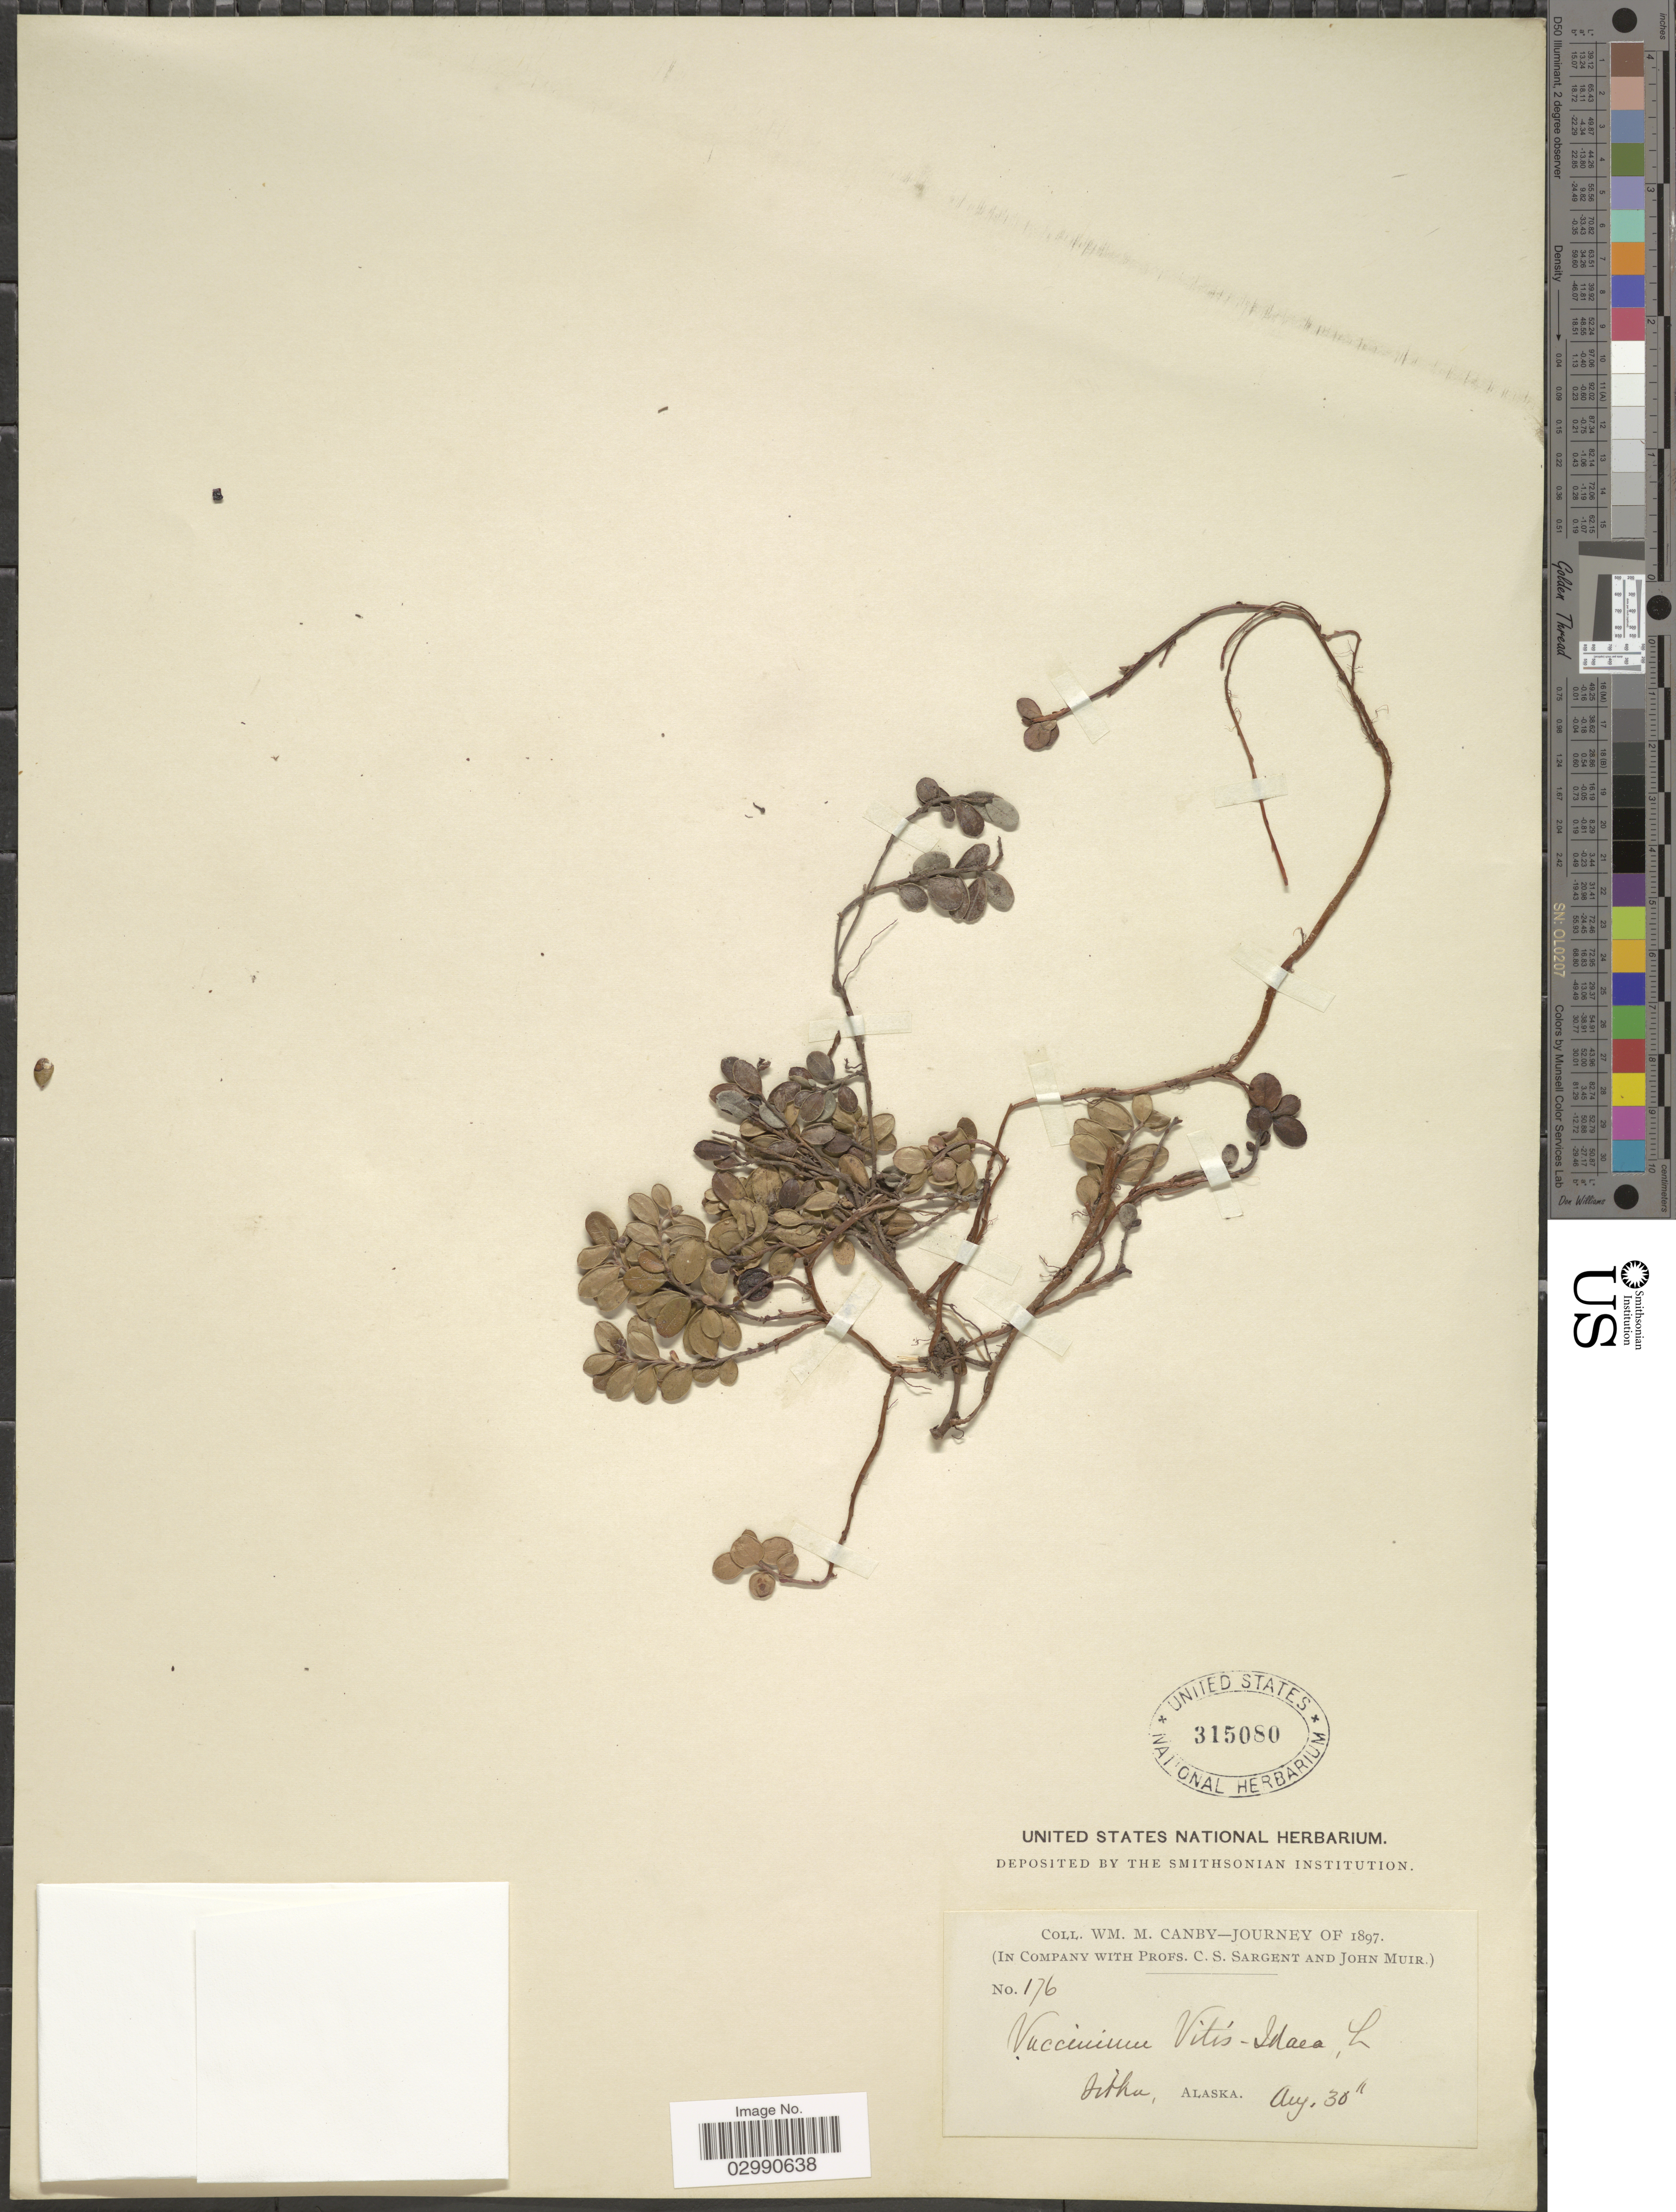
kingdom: Plantae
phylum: Tracheophyta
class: Magnoliopsida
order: Ericales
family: Ericaceae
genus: Vaccinium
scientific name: Vaccinium vitis-idaea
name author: L.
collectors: W. Canby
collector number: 176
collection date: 1897-08-30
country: United States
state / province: Alaska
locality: Sitka.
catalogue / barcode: US 315080